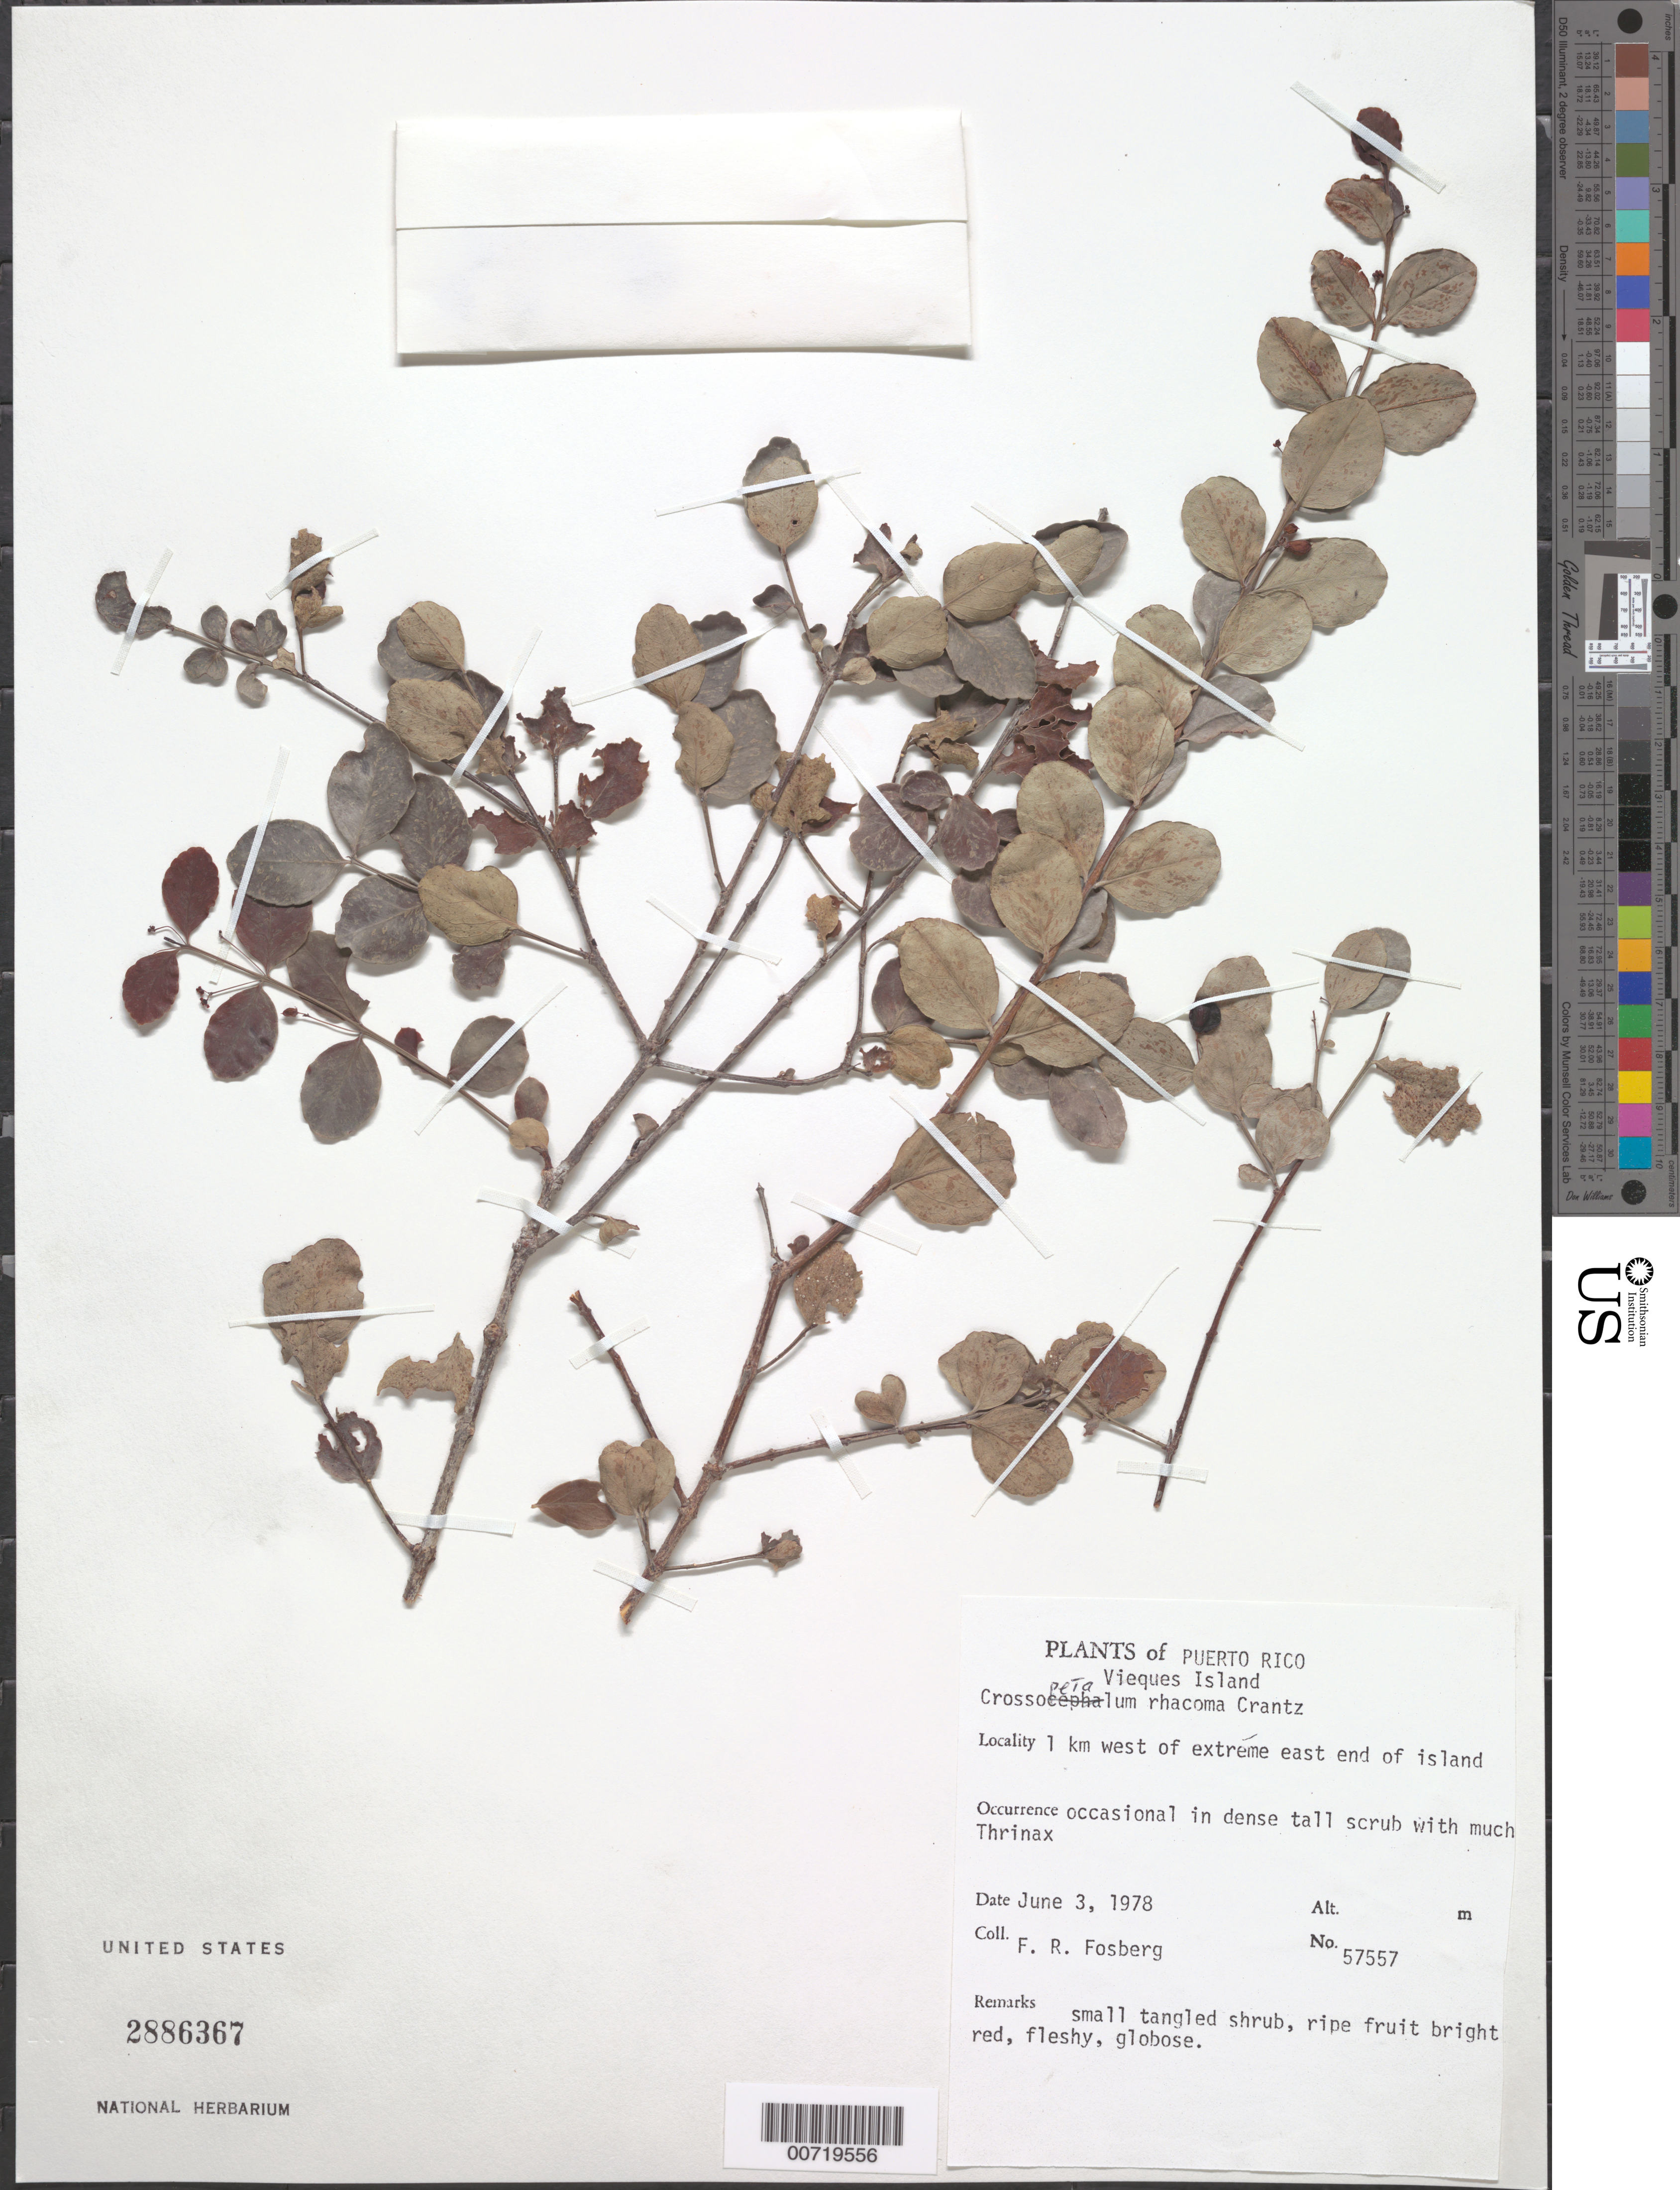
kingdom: Plantae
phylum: Tracheophyta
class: Magnoliopsida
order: Celastrales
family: Celastraceae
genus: Crossopetalum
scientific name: Crossopetalum rhacoma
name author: Crantz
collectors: F. R. Fosberg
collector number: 57557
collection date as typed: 03 Jun 1978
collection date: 1978-06-03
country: Puerto Rico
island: Vieques I.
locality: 1 km W of extreme East End of Island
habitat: Dense tall scrub w/much Thrinax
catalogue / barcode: US 2886367